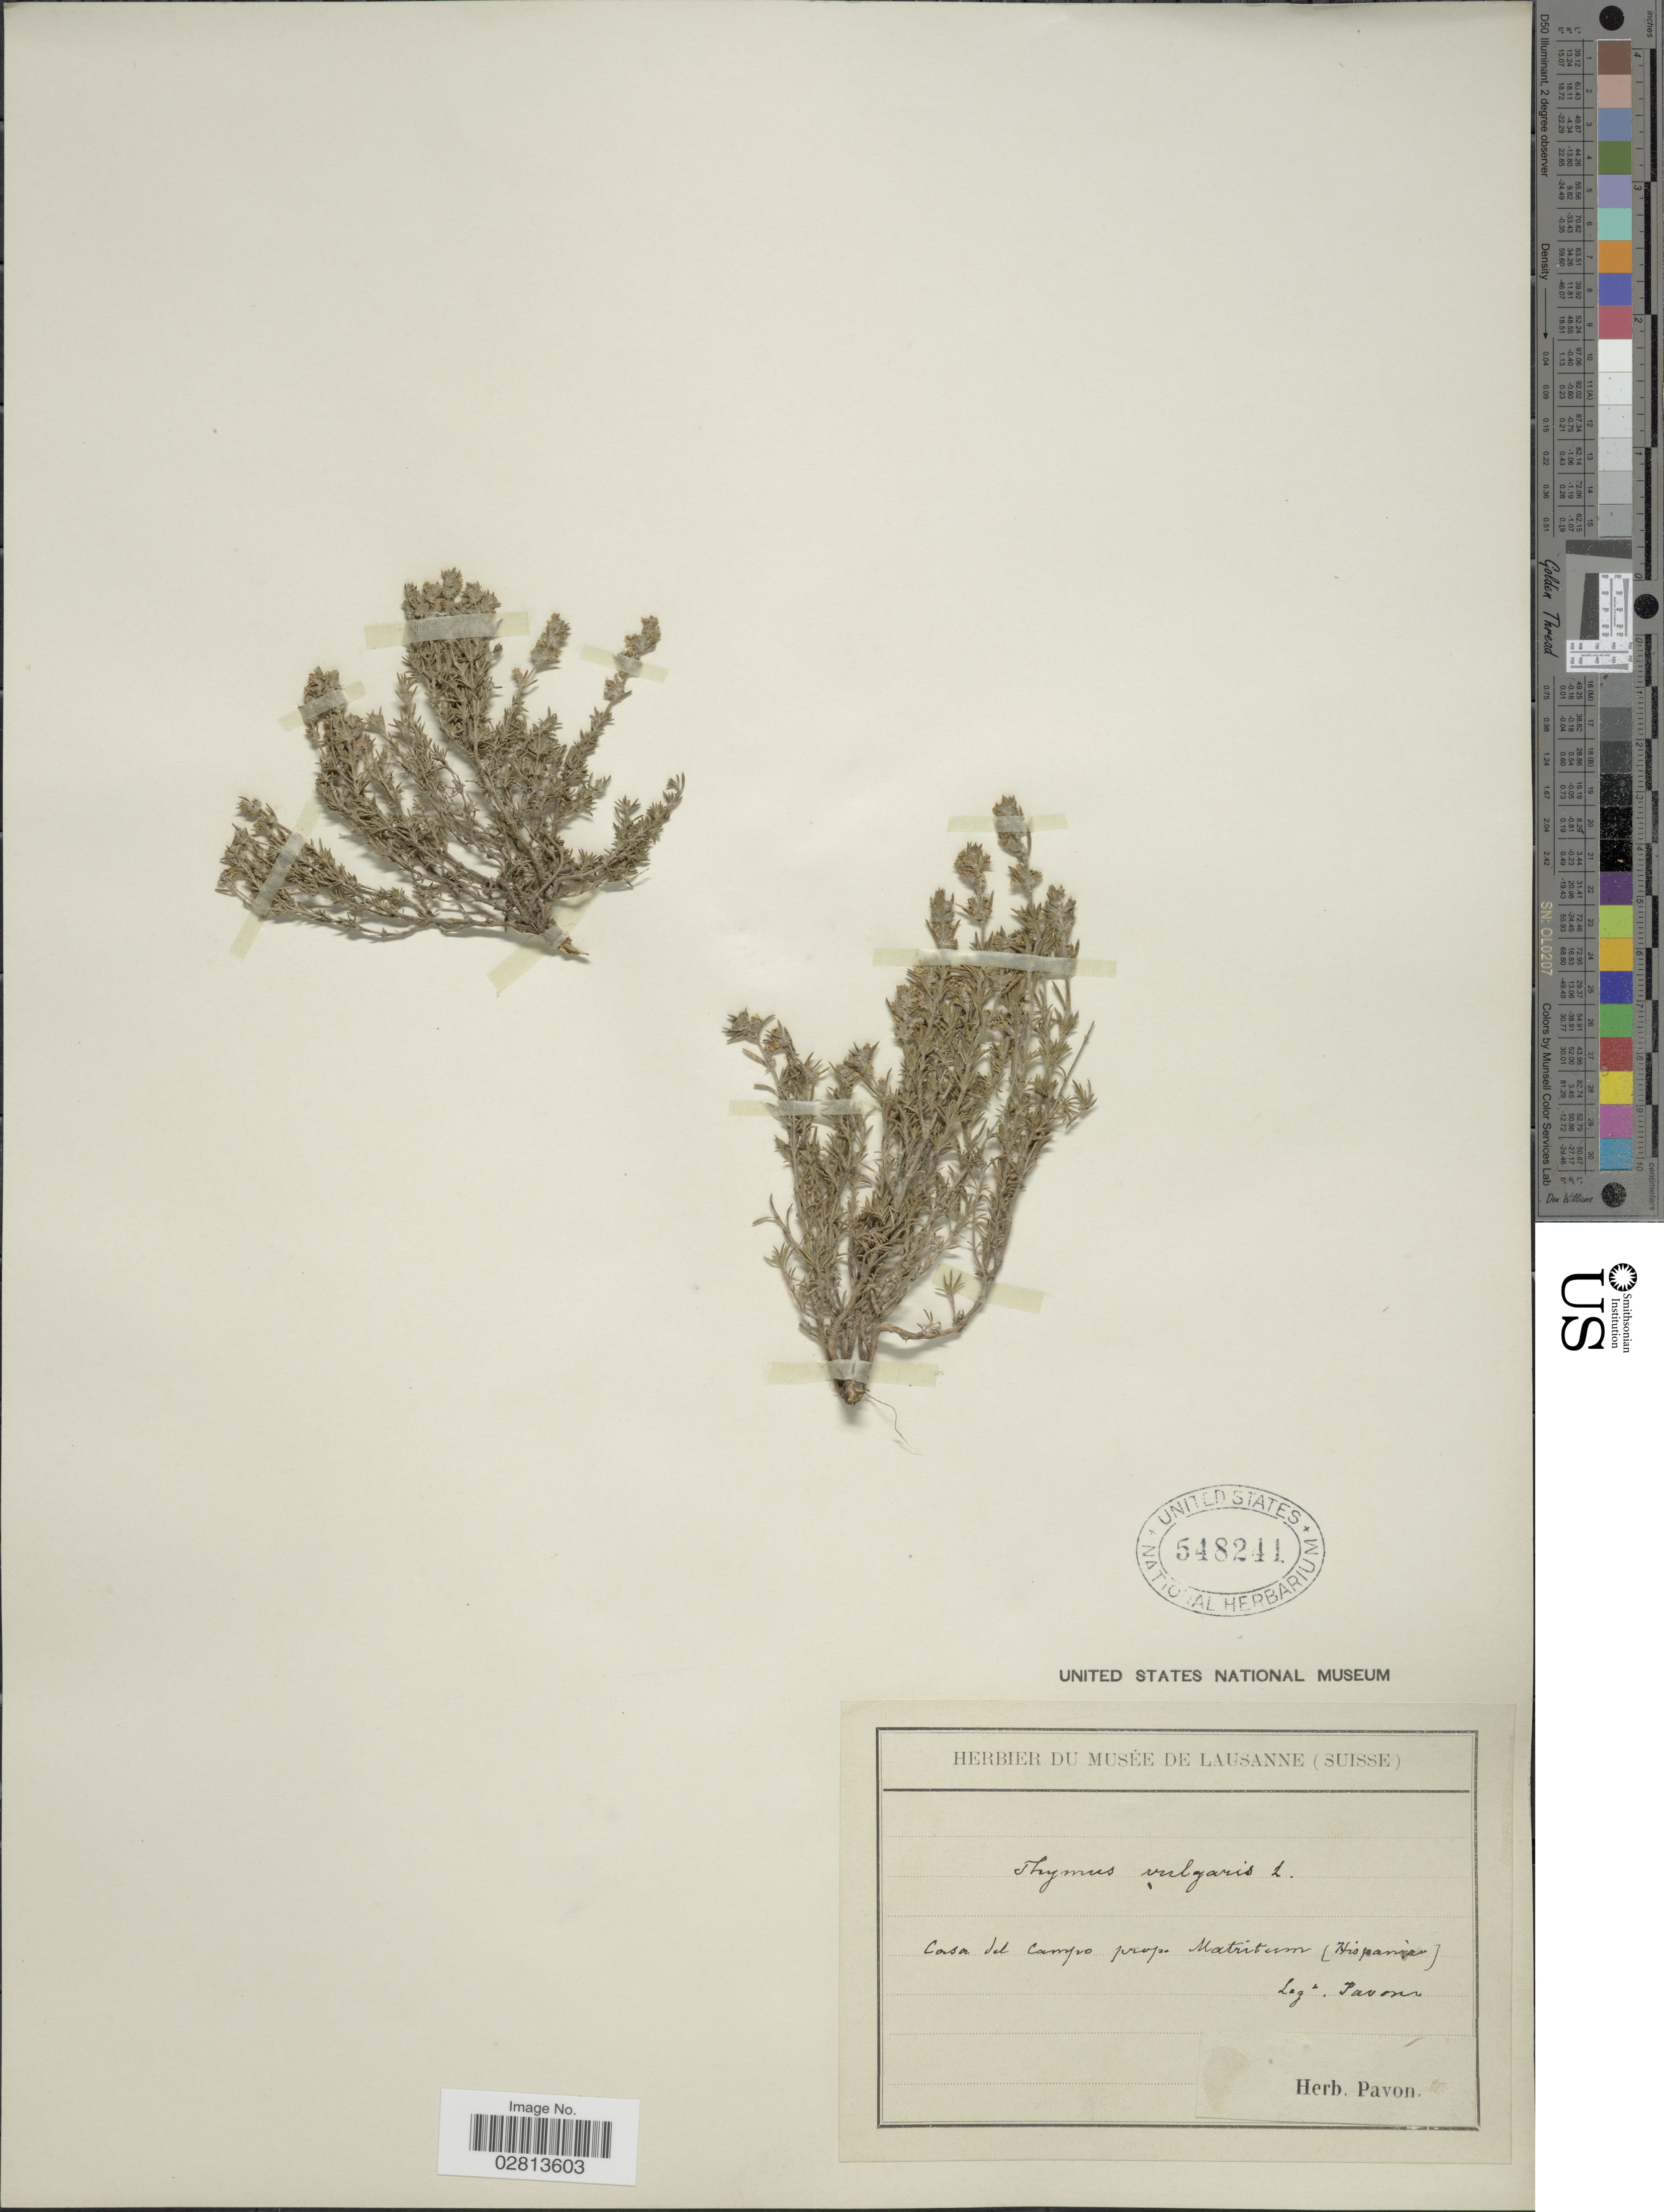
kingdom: Plantae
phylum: Tracheophyta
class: Magnoliopsida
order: Lamiales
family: Lamiaceae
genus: Thymus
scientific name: Thymus vulgaris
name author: L.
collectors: -. Pavon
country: Spain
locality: Casa del campo prope Matritum (Hispania).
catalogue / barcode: US 548241